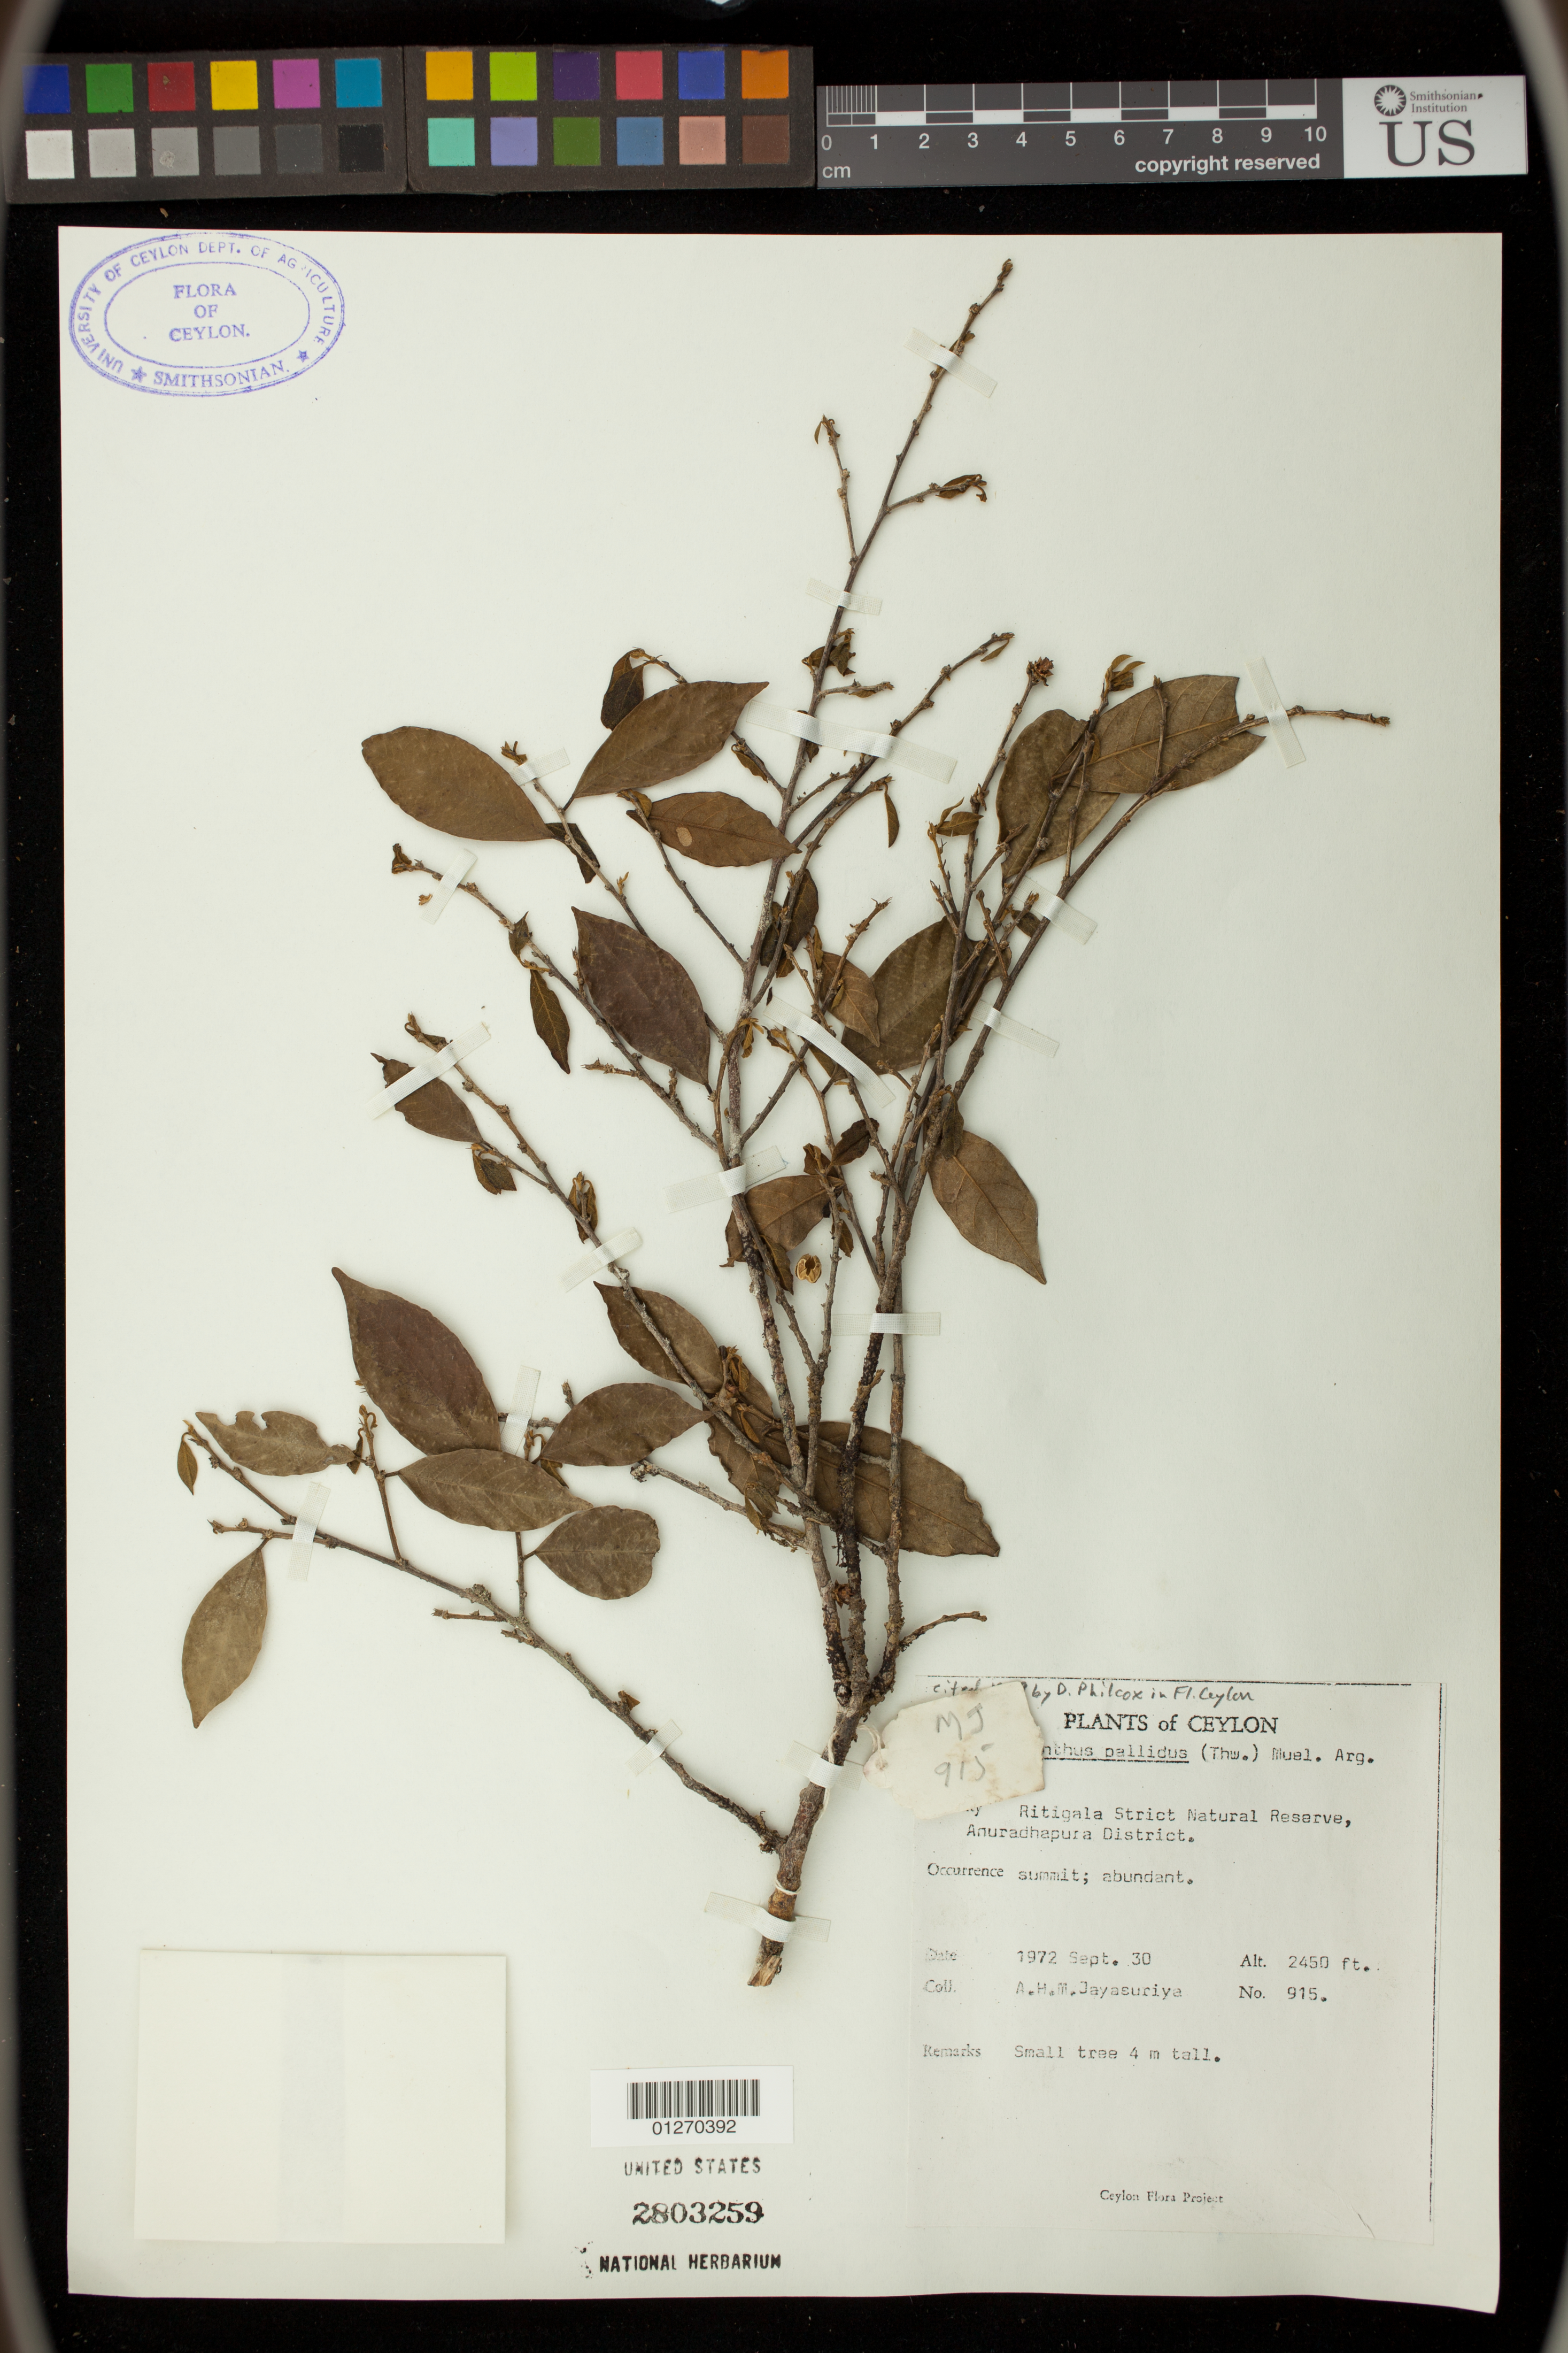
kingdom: Plantae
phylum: Tracheophyta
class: Magnoliopsida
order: Malpighiales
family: Phyllanthaceae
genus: Cleistanthus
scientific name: Cleistanthus pallidus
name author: (Thwaites) Müll. Arg.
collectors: A. H. Jayasuriya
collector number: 915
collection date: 1972-09-30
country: Sri Lanka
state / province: North Central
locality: Ritigala Strict Nature Reserve, Anuradhapura District.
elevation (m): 747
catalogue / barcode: US 2803259